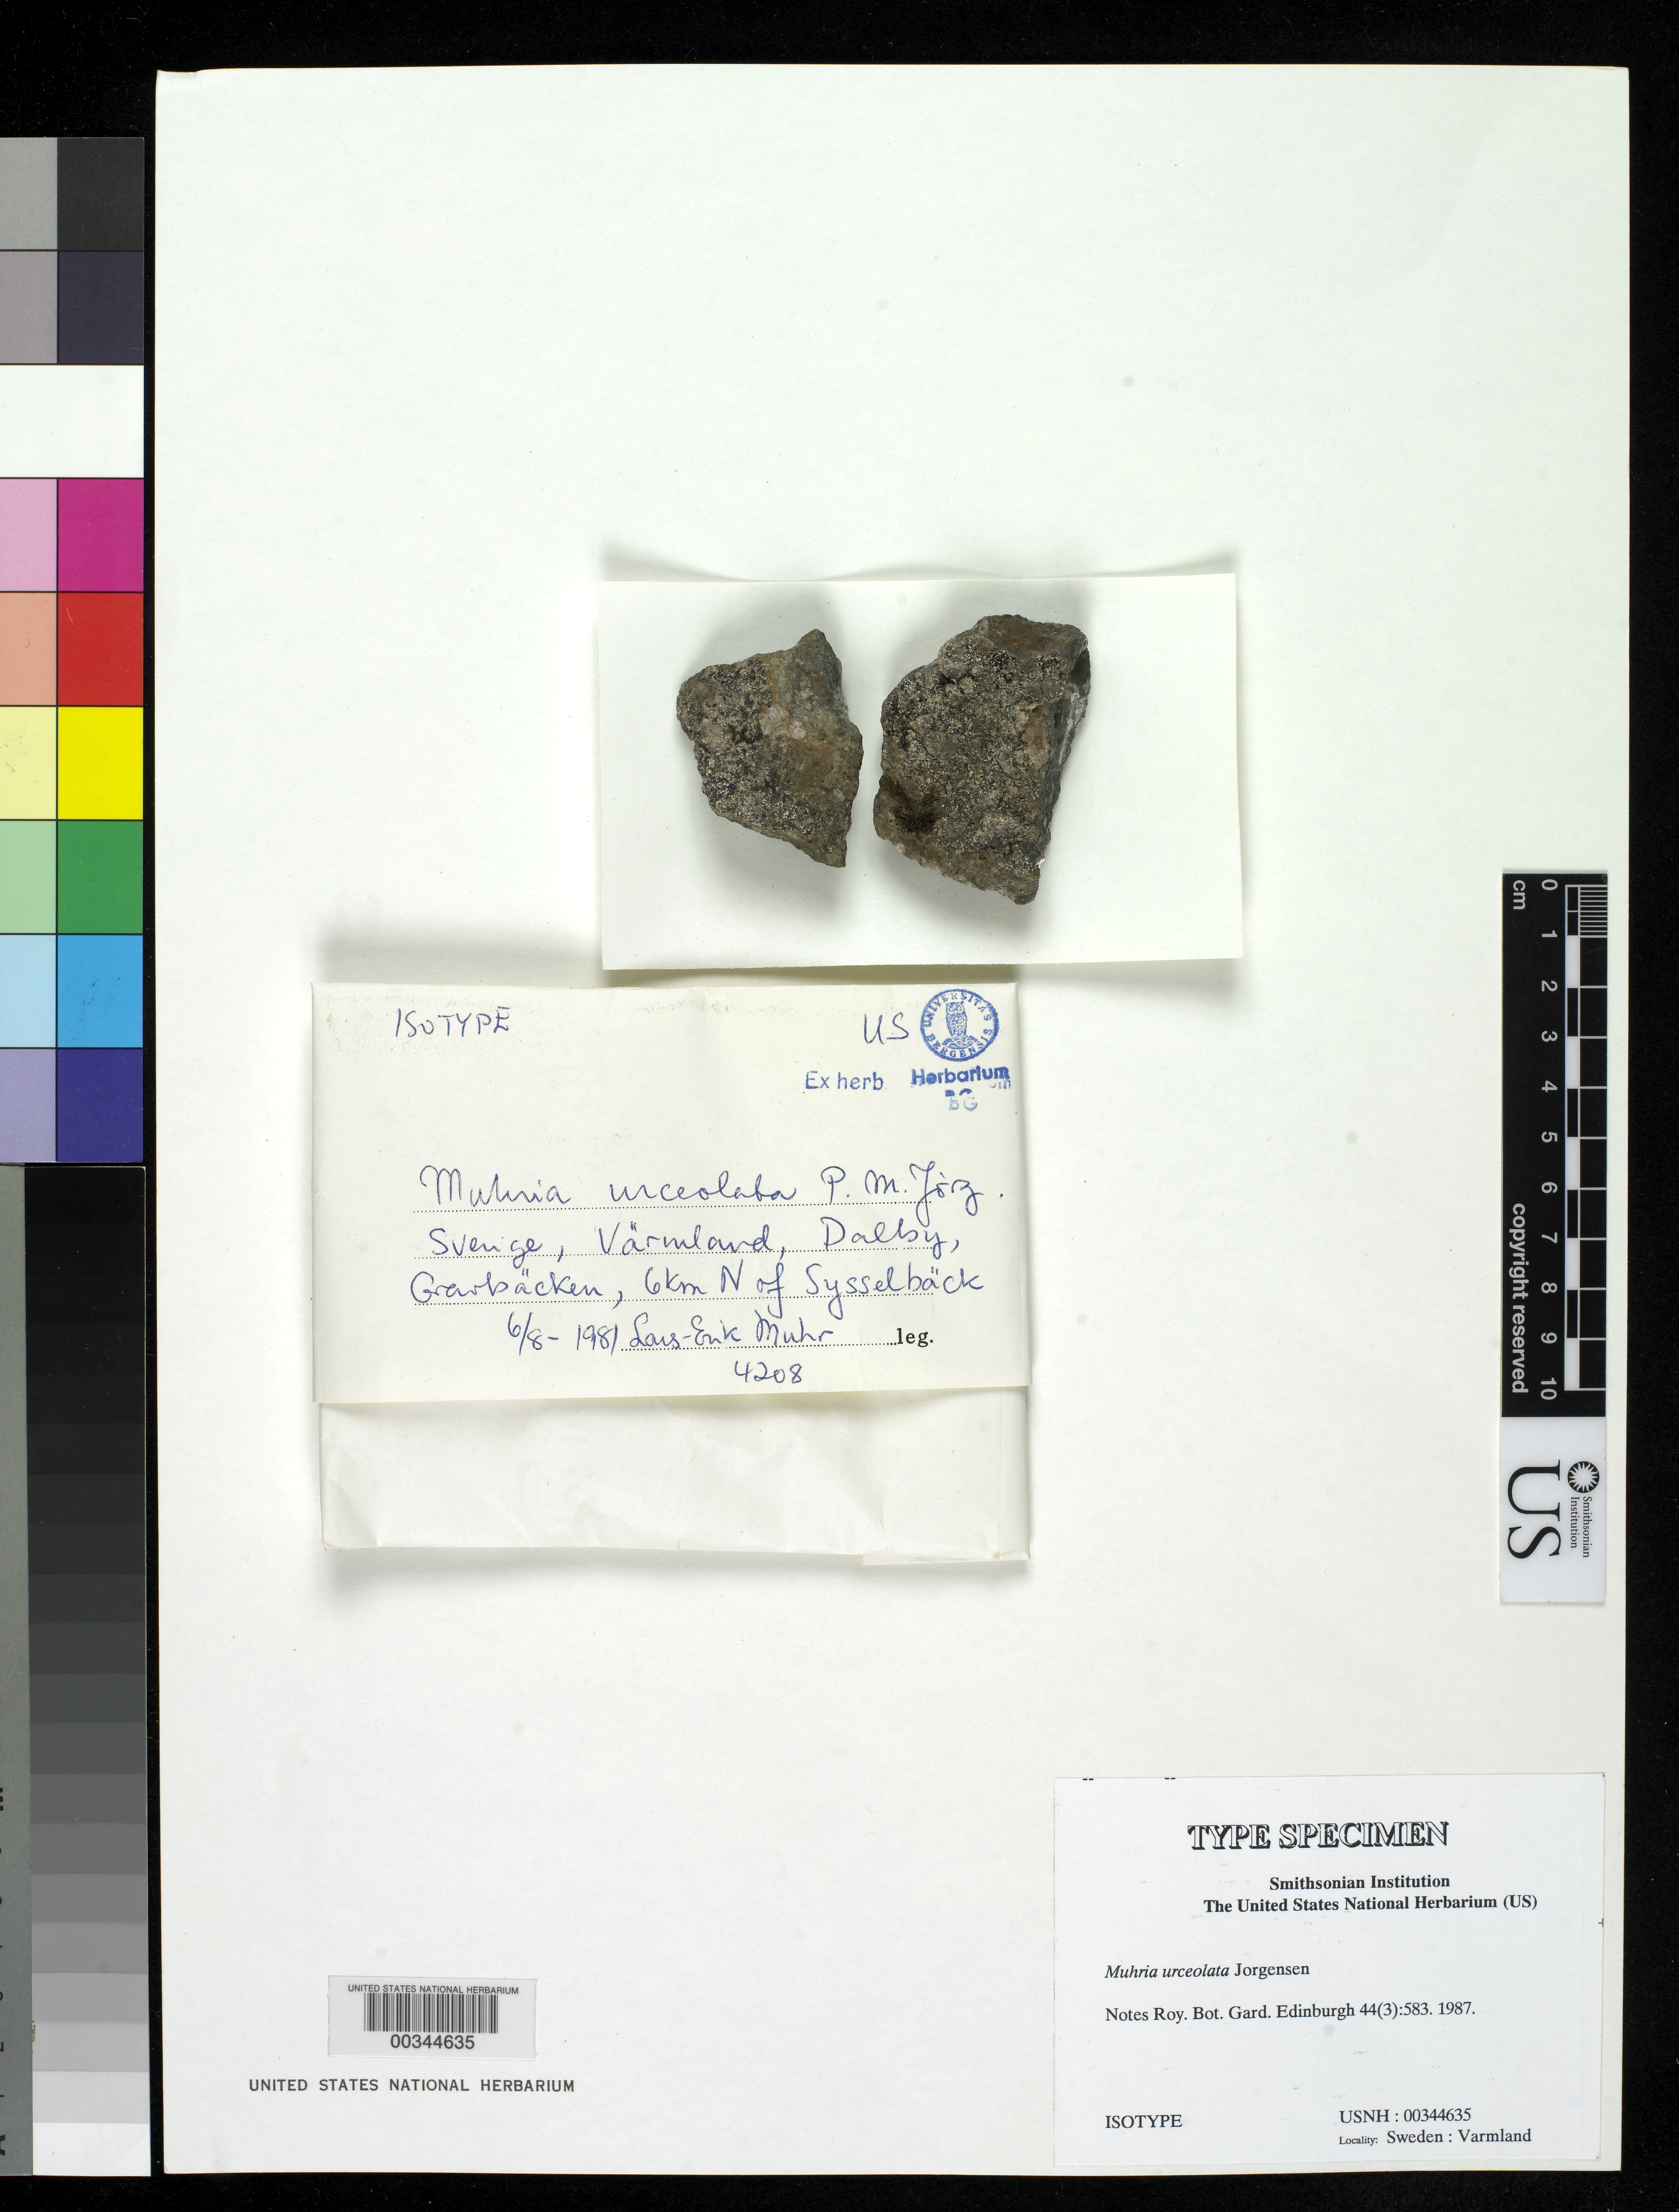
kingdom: Fungi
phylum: Ascomycota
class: Lecanoromycetes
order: Lecanorales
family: Cladoniaceae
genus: Muhria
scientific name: Muhria urceolata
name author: P.M. Jørg.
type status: Isotype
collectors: L.-E. Muhr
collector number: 4208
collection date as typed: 06 Aug 1981 or 08 Jun 1981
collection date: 1981-06-08 or 1981-08-06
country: Sweden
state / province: Varmland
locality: Svenge, Dalby, Garvbacken, 6 km N of Sysselback.